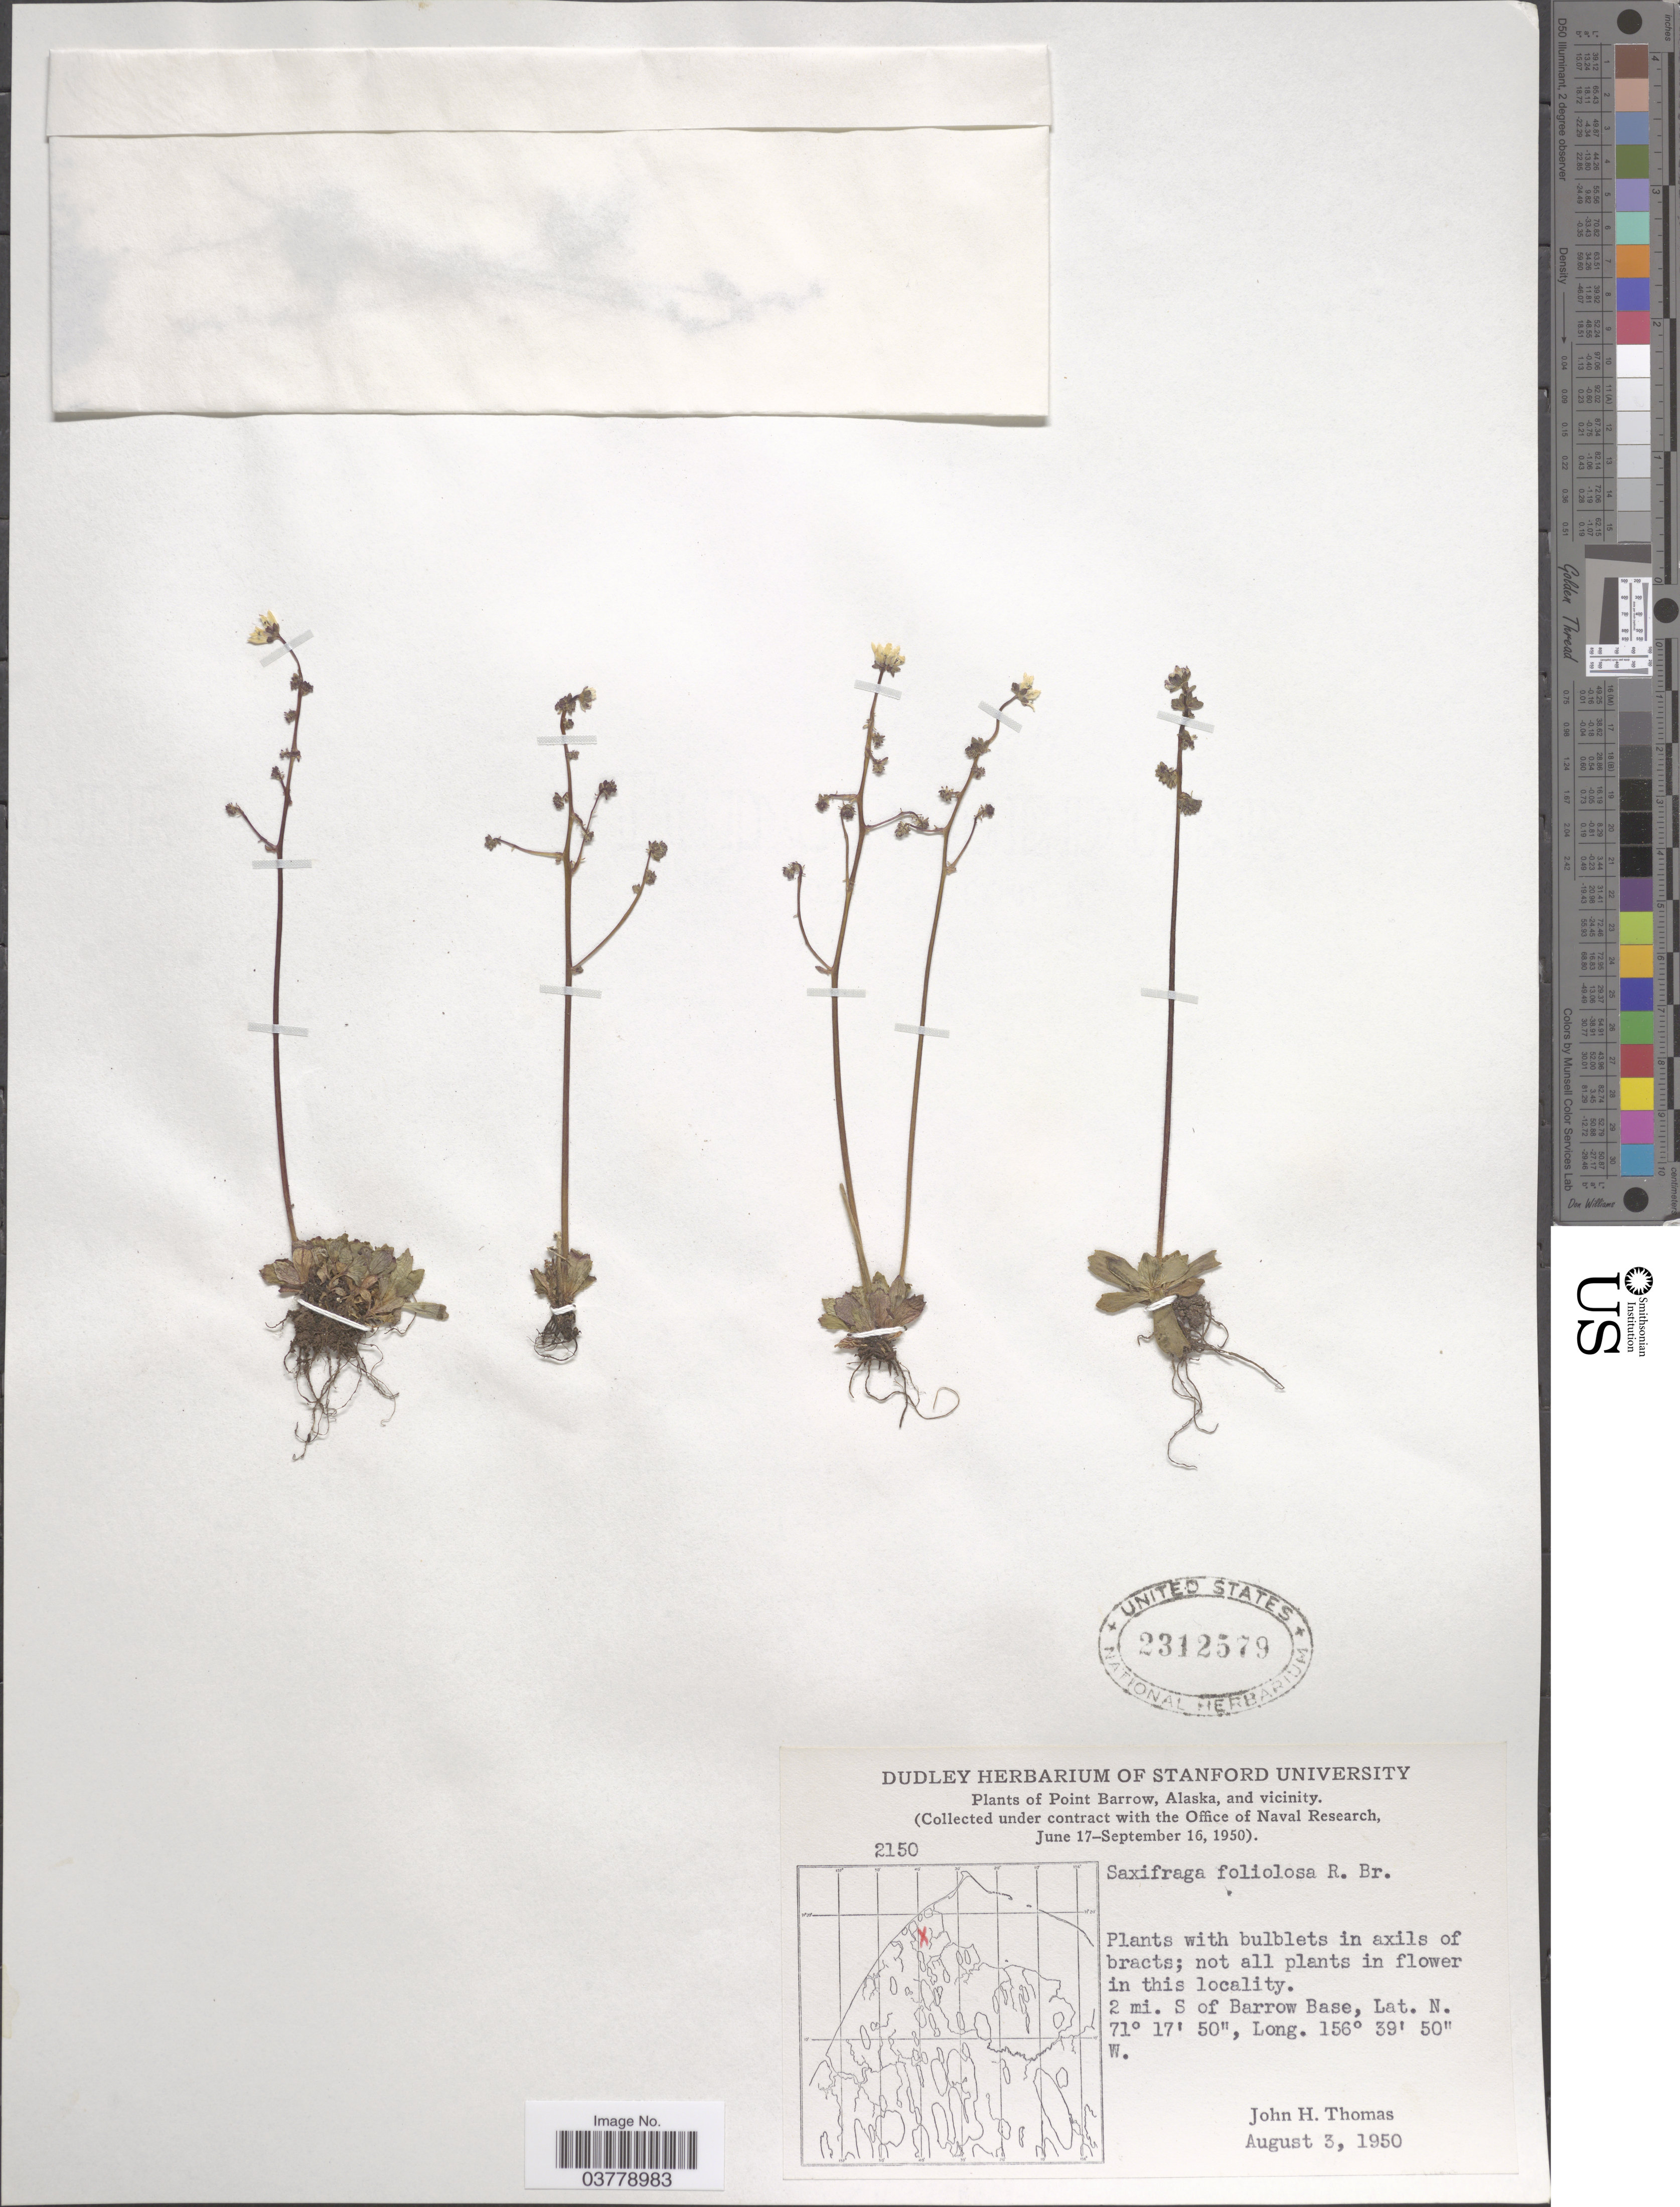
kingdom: Plantae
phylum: Tracheophyta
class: Magnoliopsida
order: Saxifragales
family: Saxifragaceae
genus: Micranthes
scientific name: Micranthes foliolosa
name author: (R. Br.) Gornall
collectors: J. H. Thomas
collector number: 2150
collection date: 1950-08-03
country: United States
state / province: Alaska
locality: Point Barrow, Alaska, and vicinity. 2 mi. S of Barrow Base.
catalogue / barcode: US 2312579